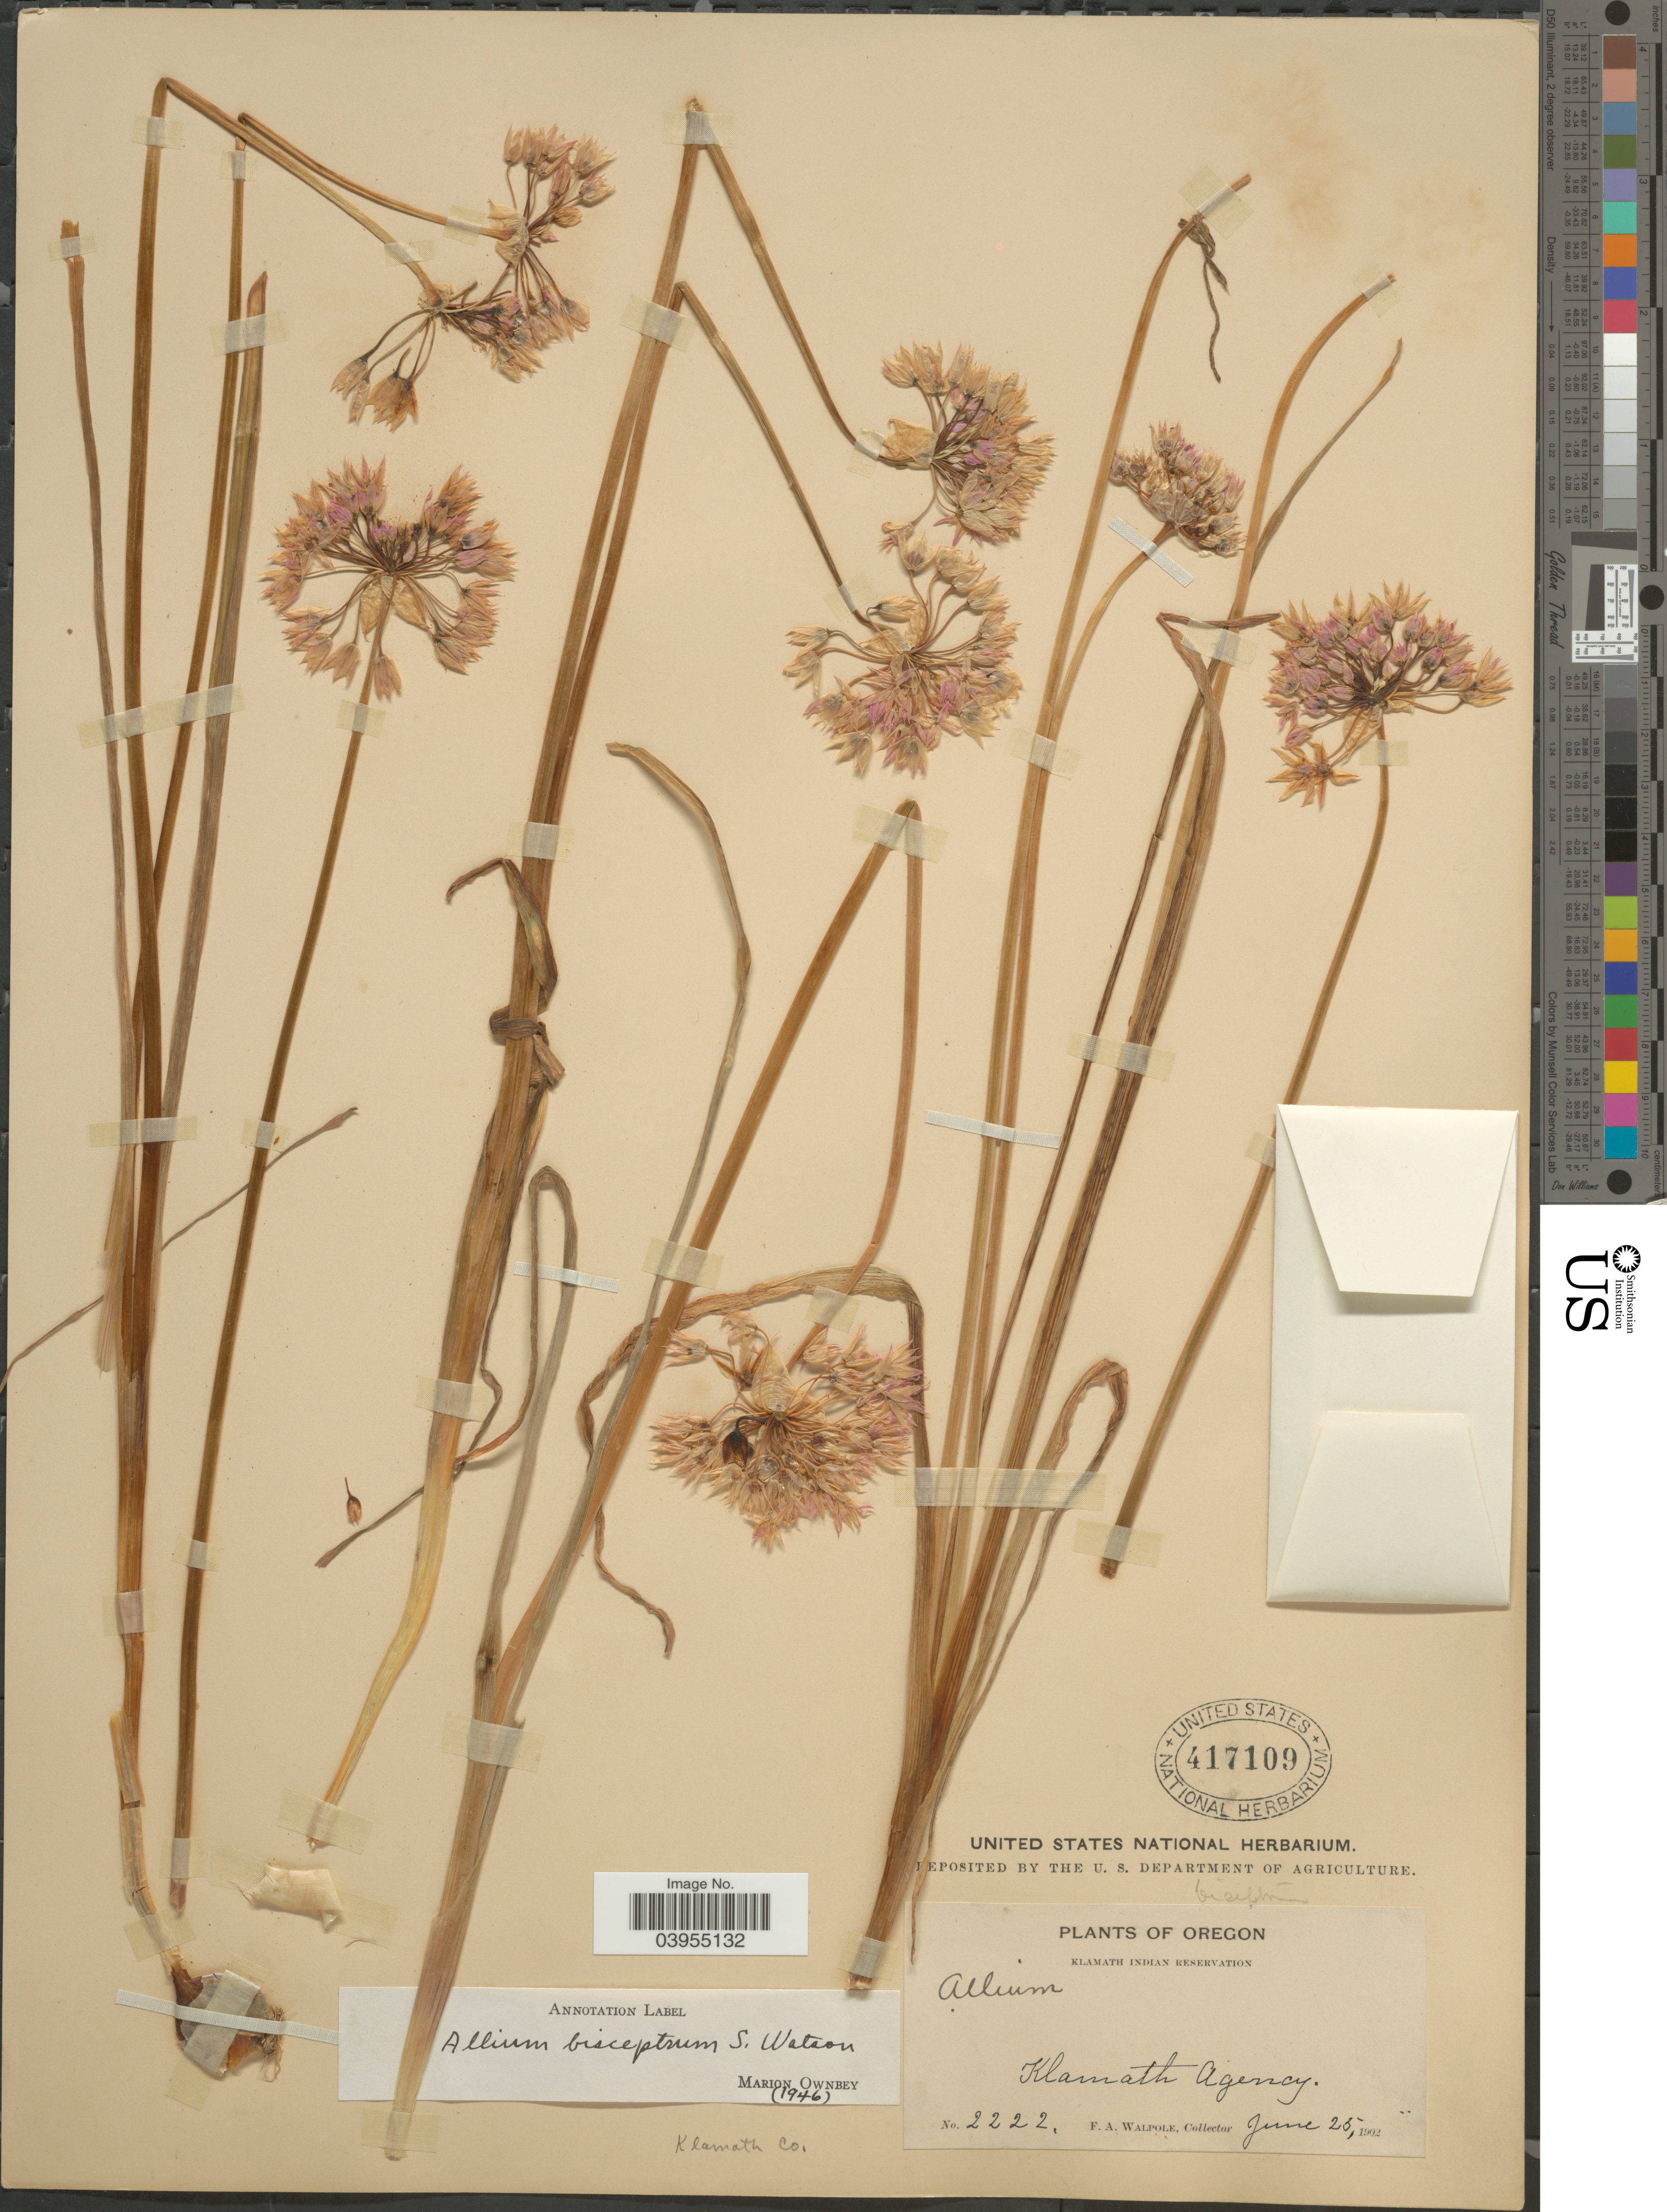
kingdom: Plantae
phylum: Tracheophyta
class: Liliopsida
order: Asparagales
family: Amaryllidaceae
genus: Allium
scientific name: Allium bisceptrum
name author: S. Watson in C. King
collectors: F. Walpole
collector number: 2222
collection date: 1902-06-25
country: United States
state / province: Oregon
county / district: Klamath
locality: Klamath Indian Reservation. Klamath Agency. Klamath Co.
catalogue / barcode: US 417109